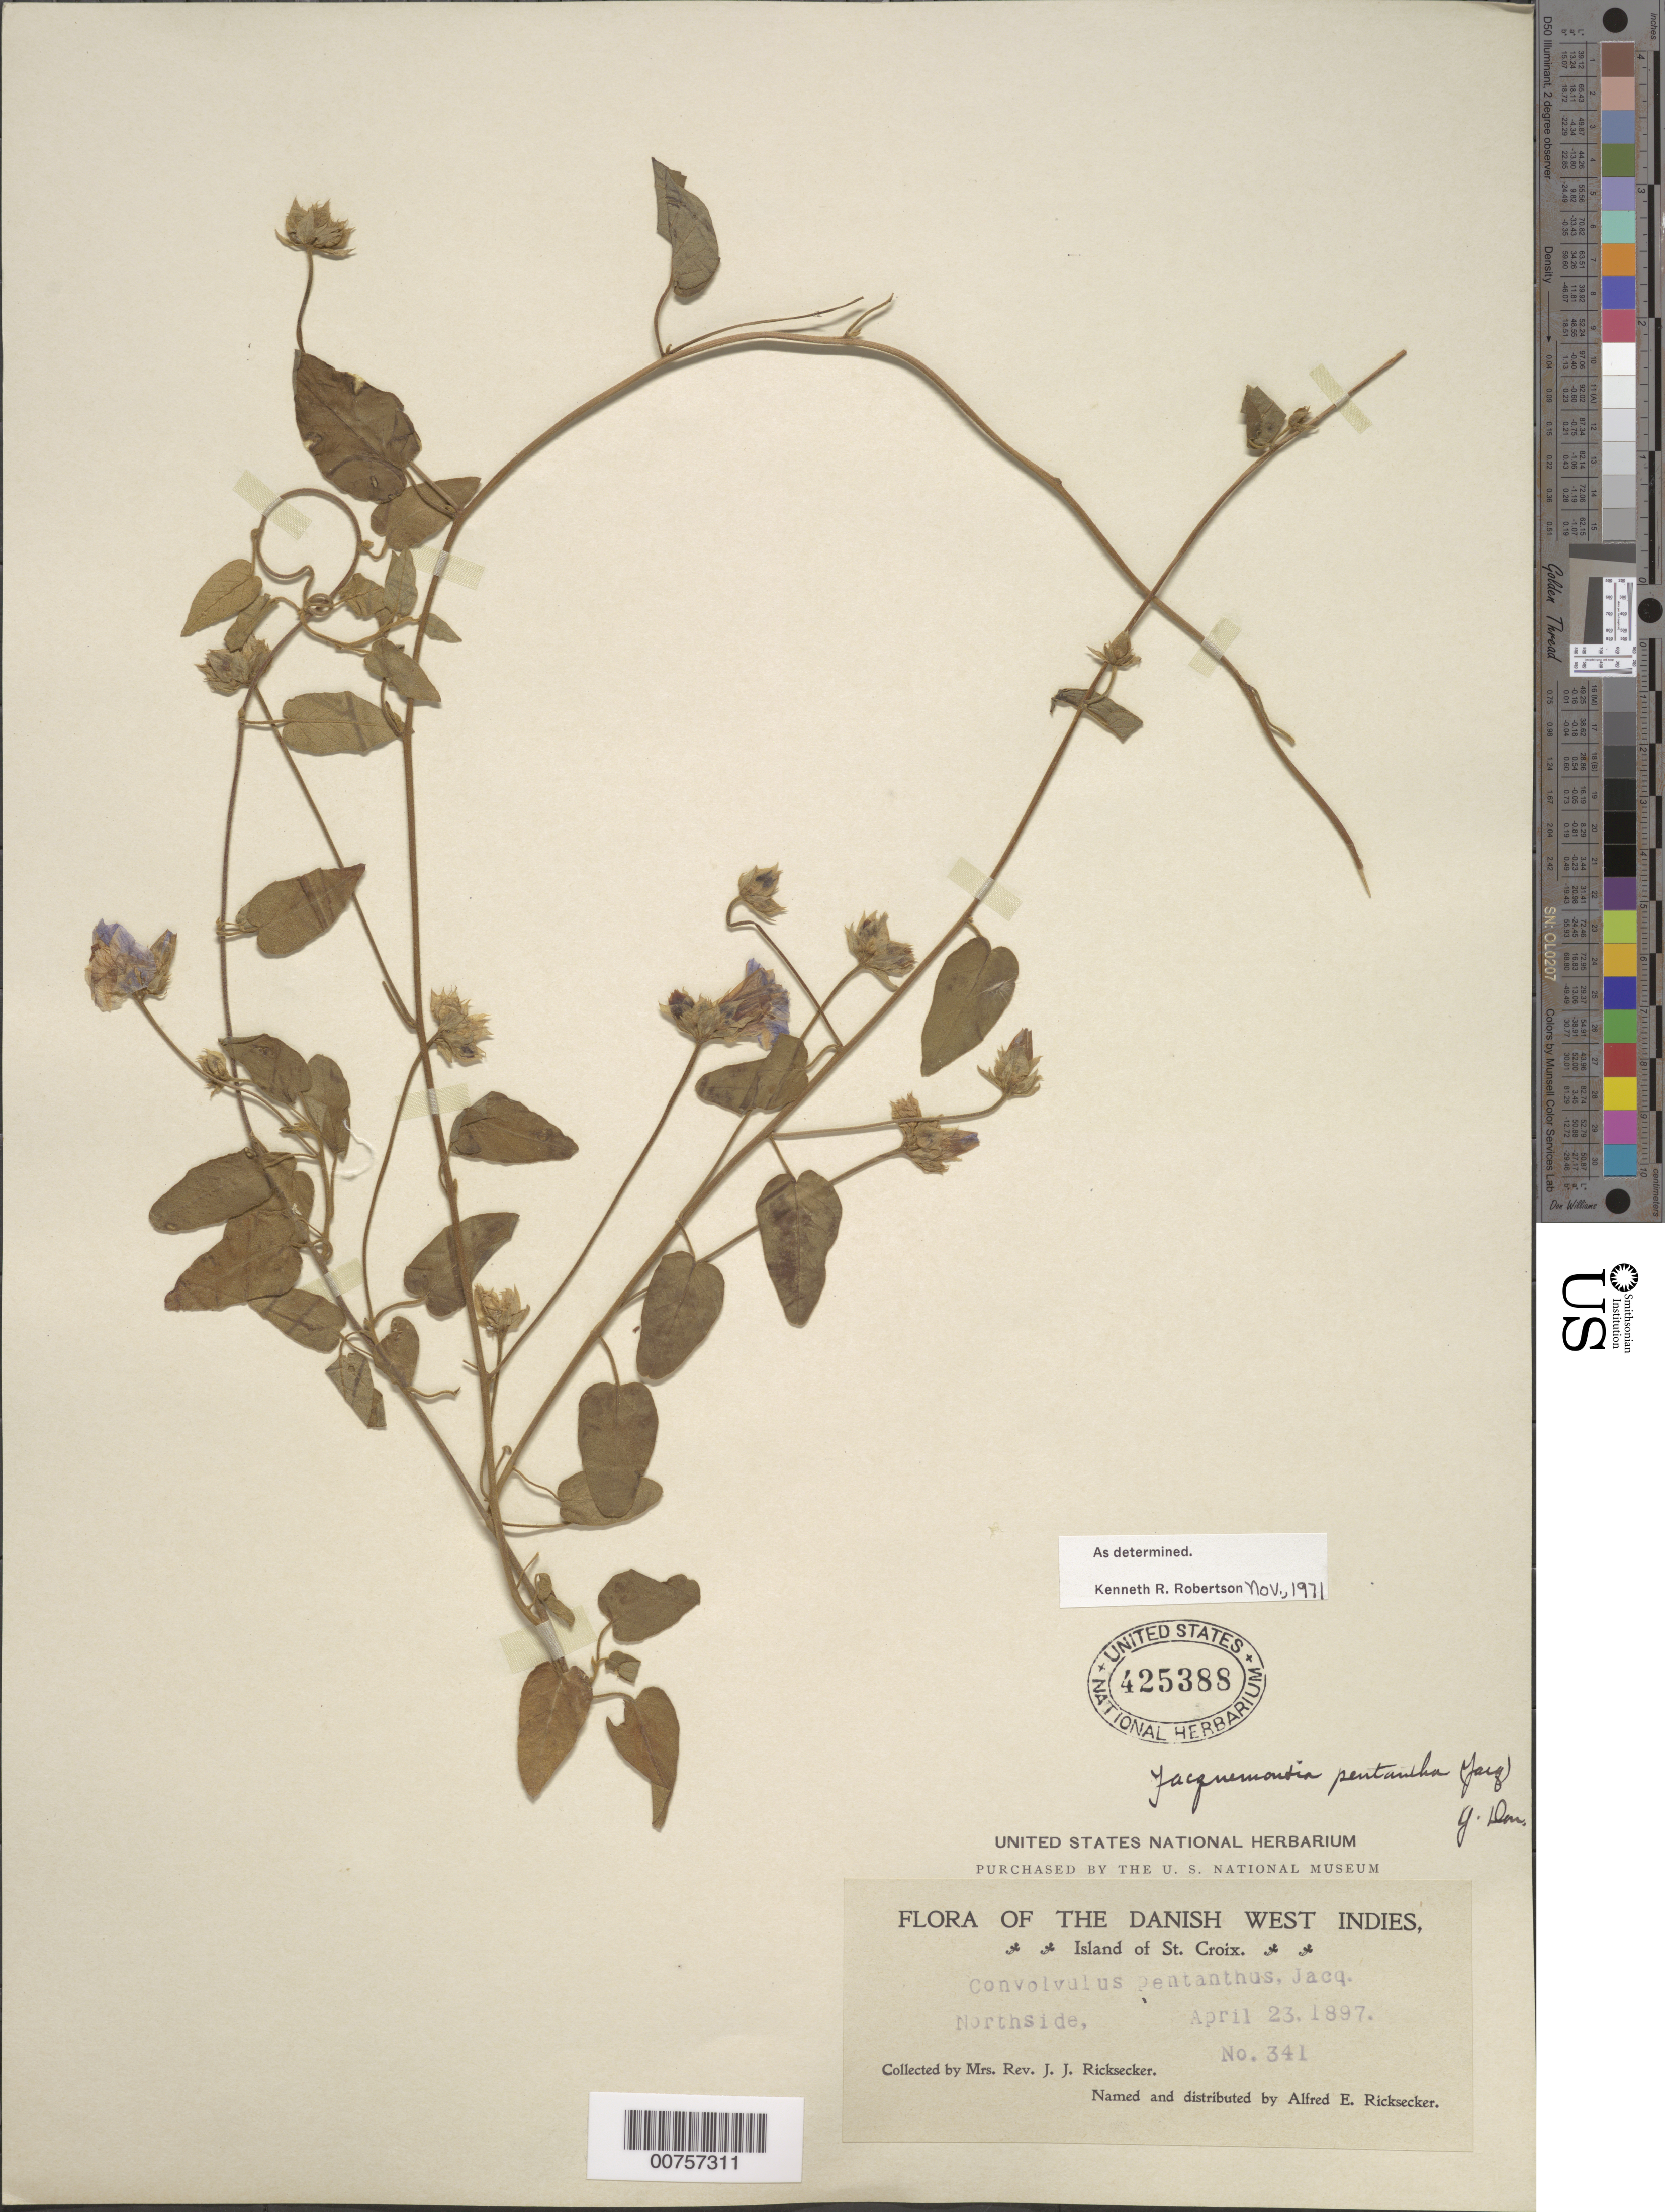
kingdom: Plantae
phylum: Tracheophyta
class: Magnoliopsida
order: Solanales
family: Convolvulaceae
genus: Jacquemontia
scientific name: Jacquemontia pentanthos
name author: (Jacq.) G. Don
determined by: Robertson, K. R.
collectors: L. A. Ricksecker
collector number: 341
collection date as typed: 23 Apr 1897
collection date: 1897-04-23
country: U.S. Virgin Islands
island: St. Croix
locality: Northside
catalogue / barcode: US 425388